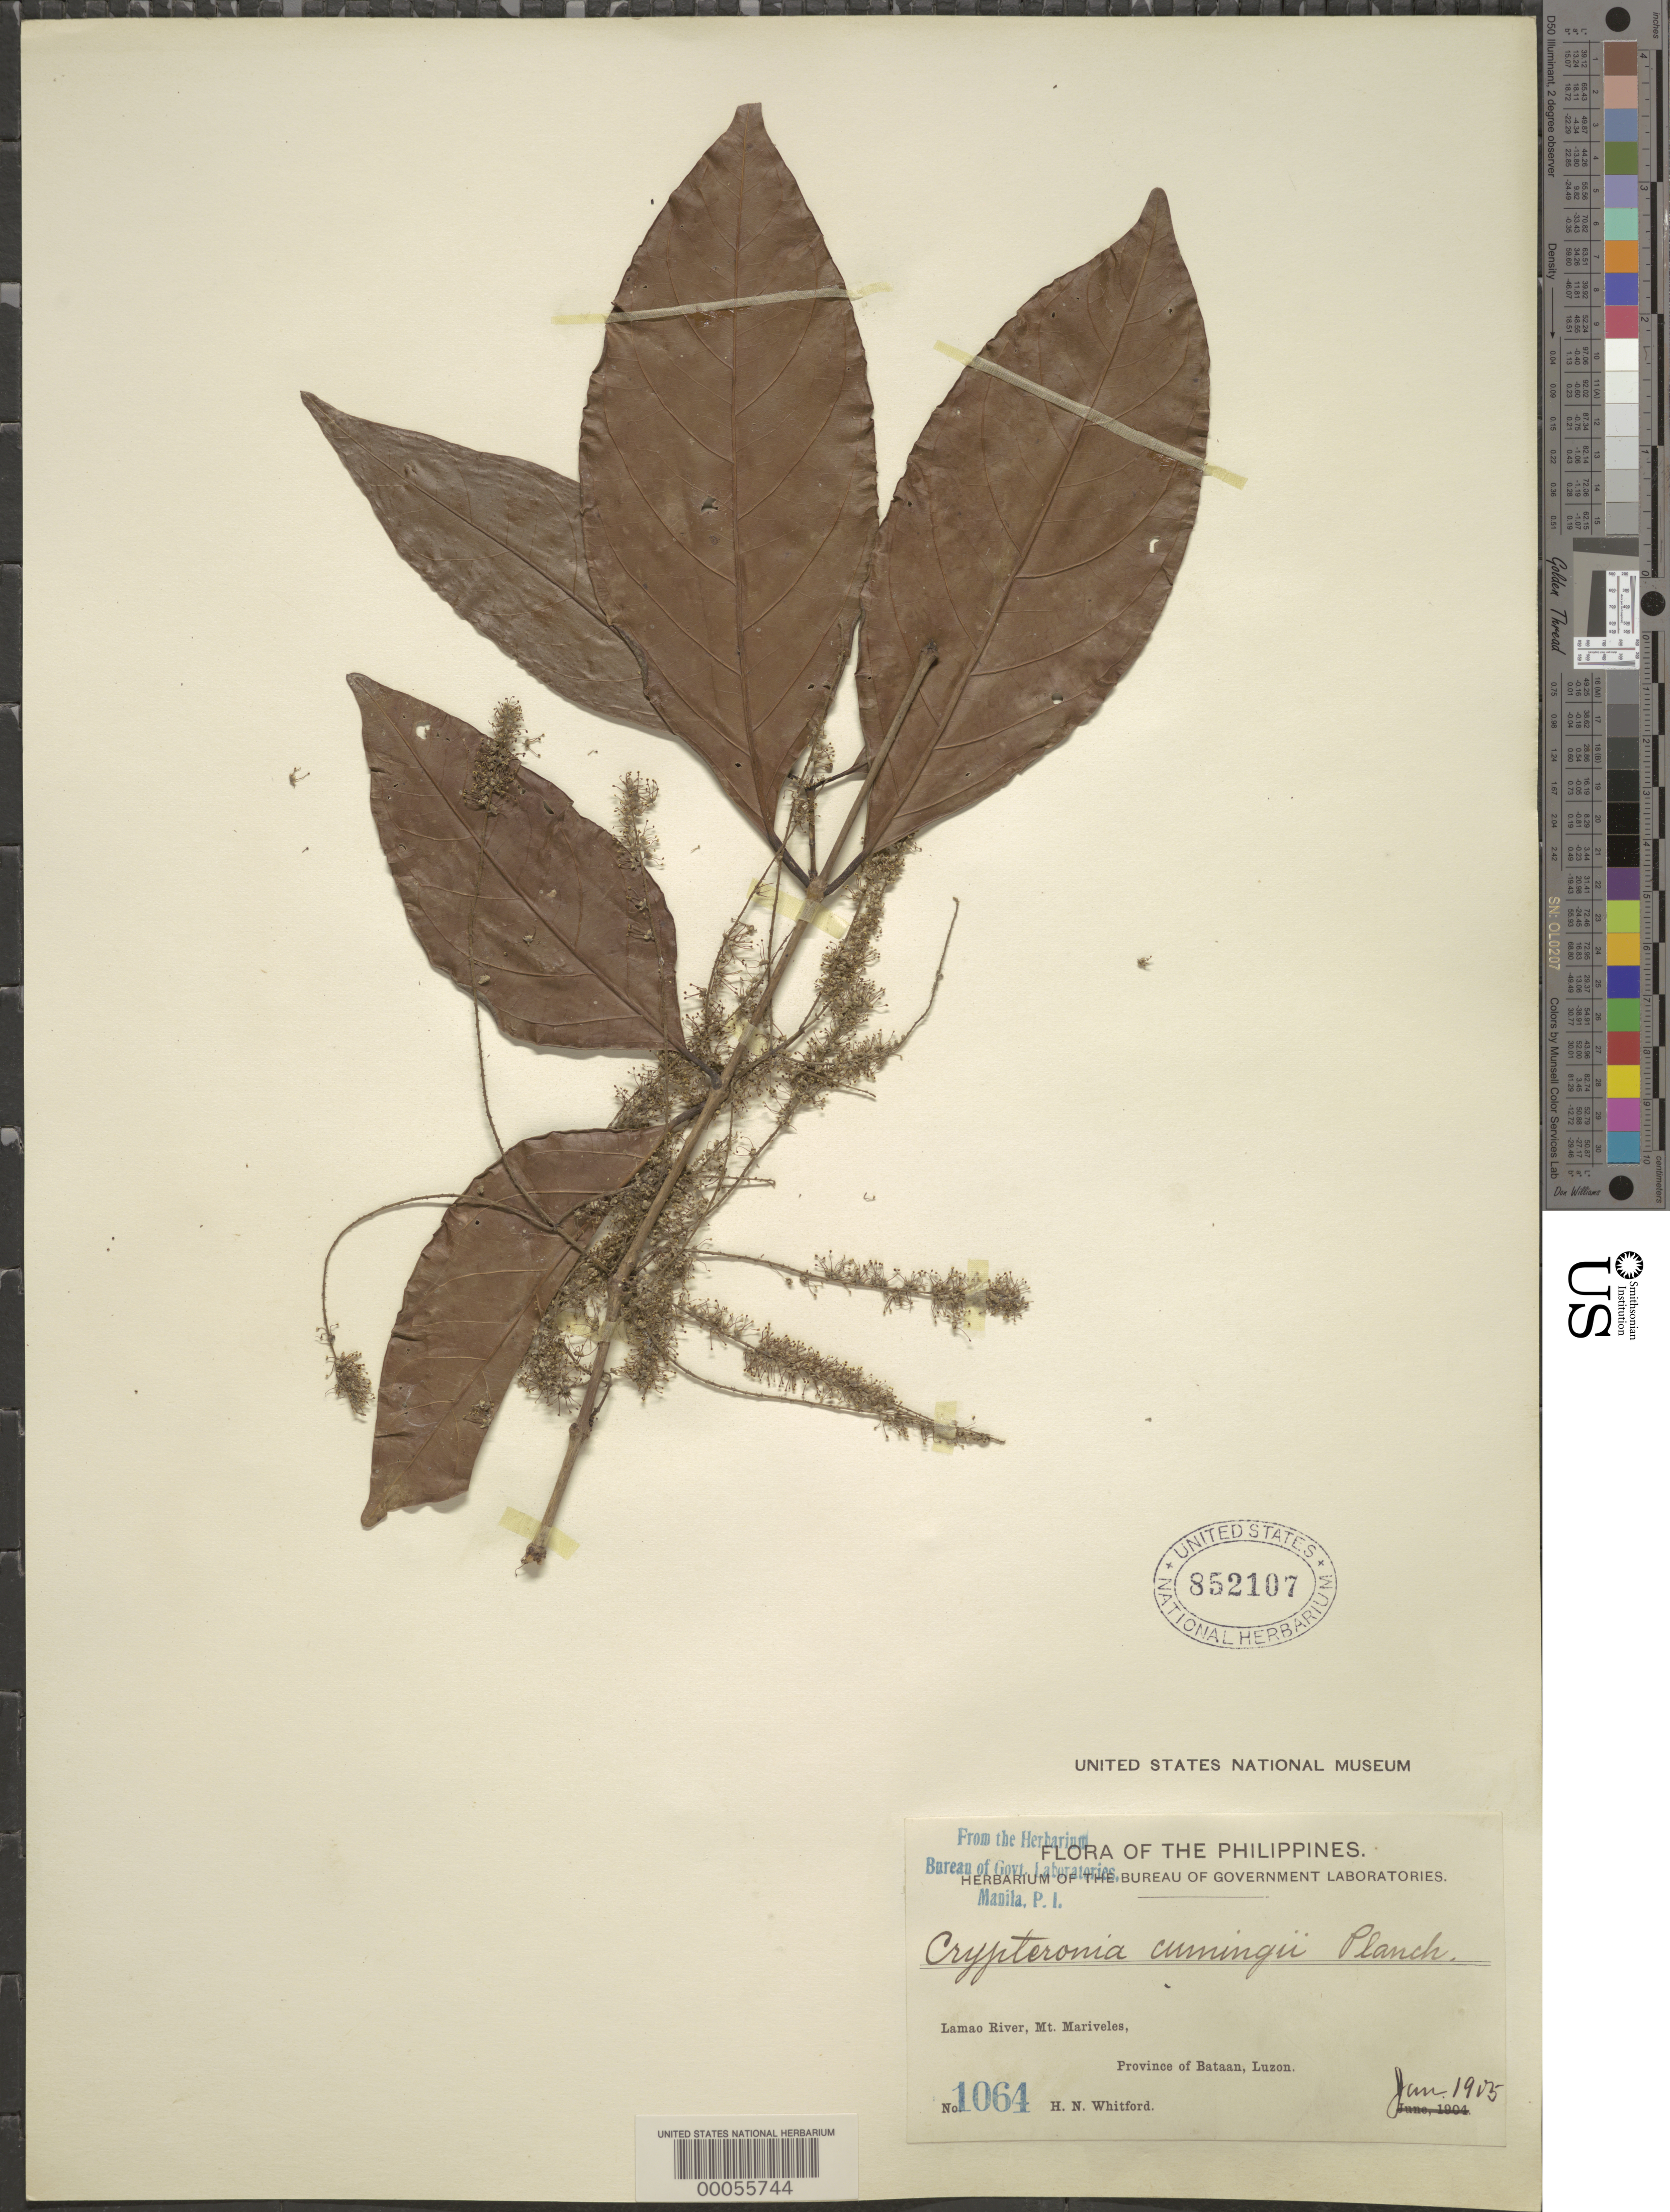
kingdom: Plantae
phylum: Tracheophyta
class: Magnoliopsida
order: Myrtales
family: Crypteroniaceae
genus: Crypteronia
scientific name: Crypteronia leptostachys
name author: Endl.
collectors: H. N. Whitford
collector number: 1064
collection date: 1905-01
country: Philippines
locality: Lamao River, Mt. Mariveles, Province of Bataan, Luzon.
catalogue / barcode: US 852107